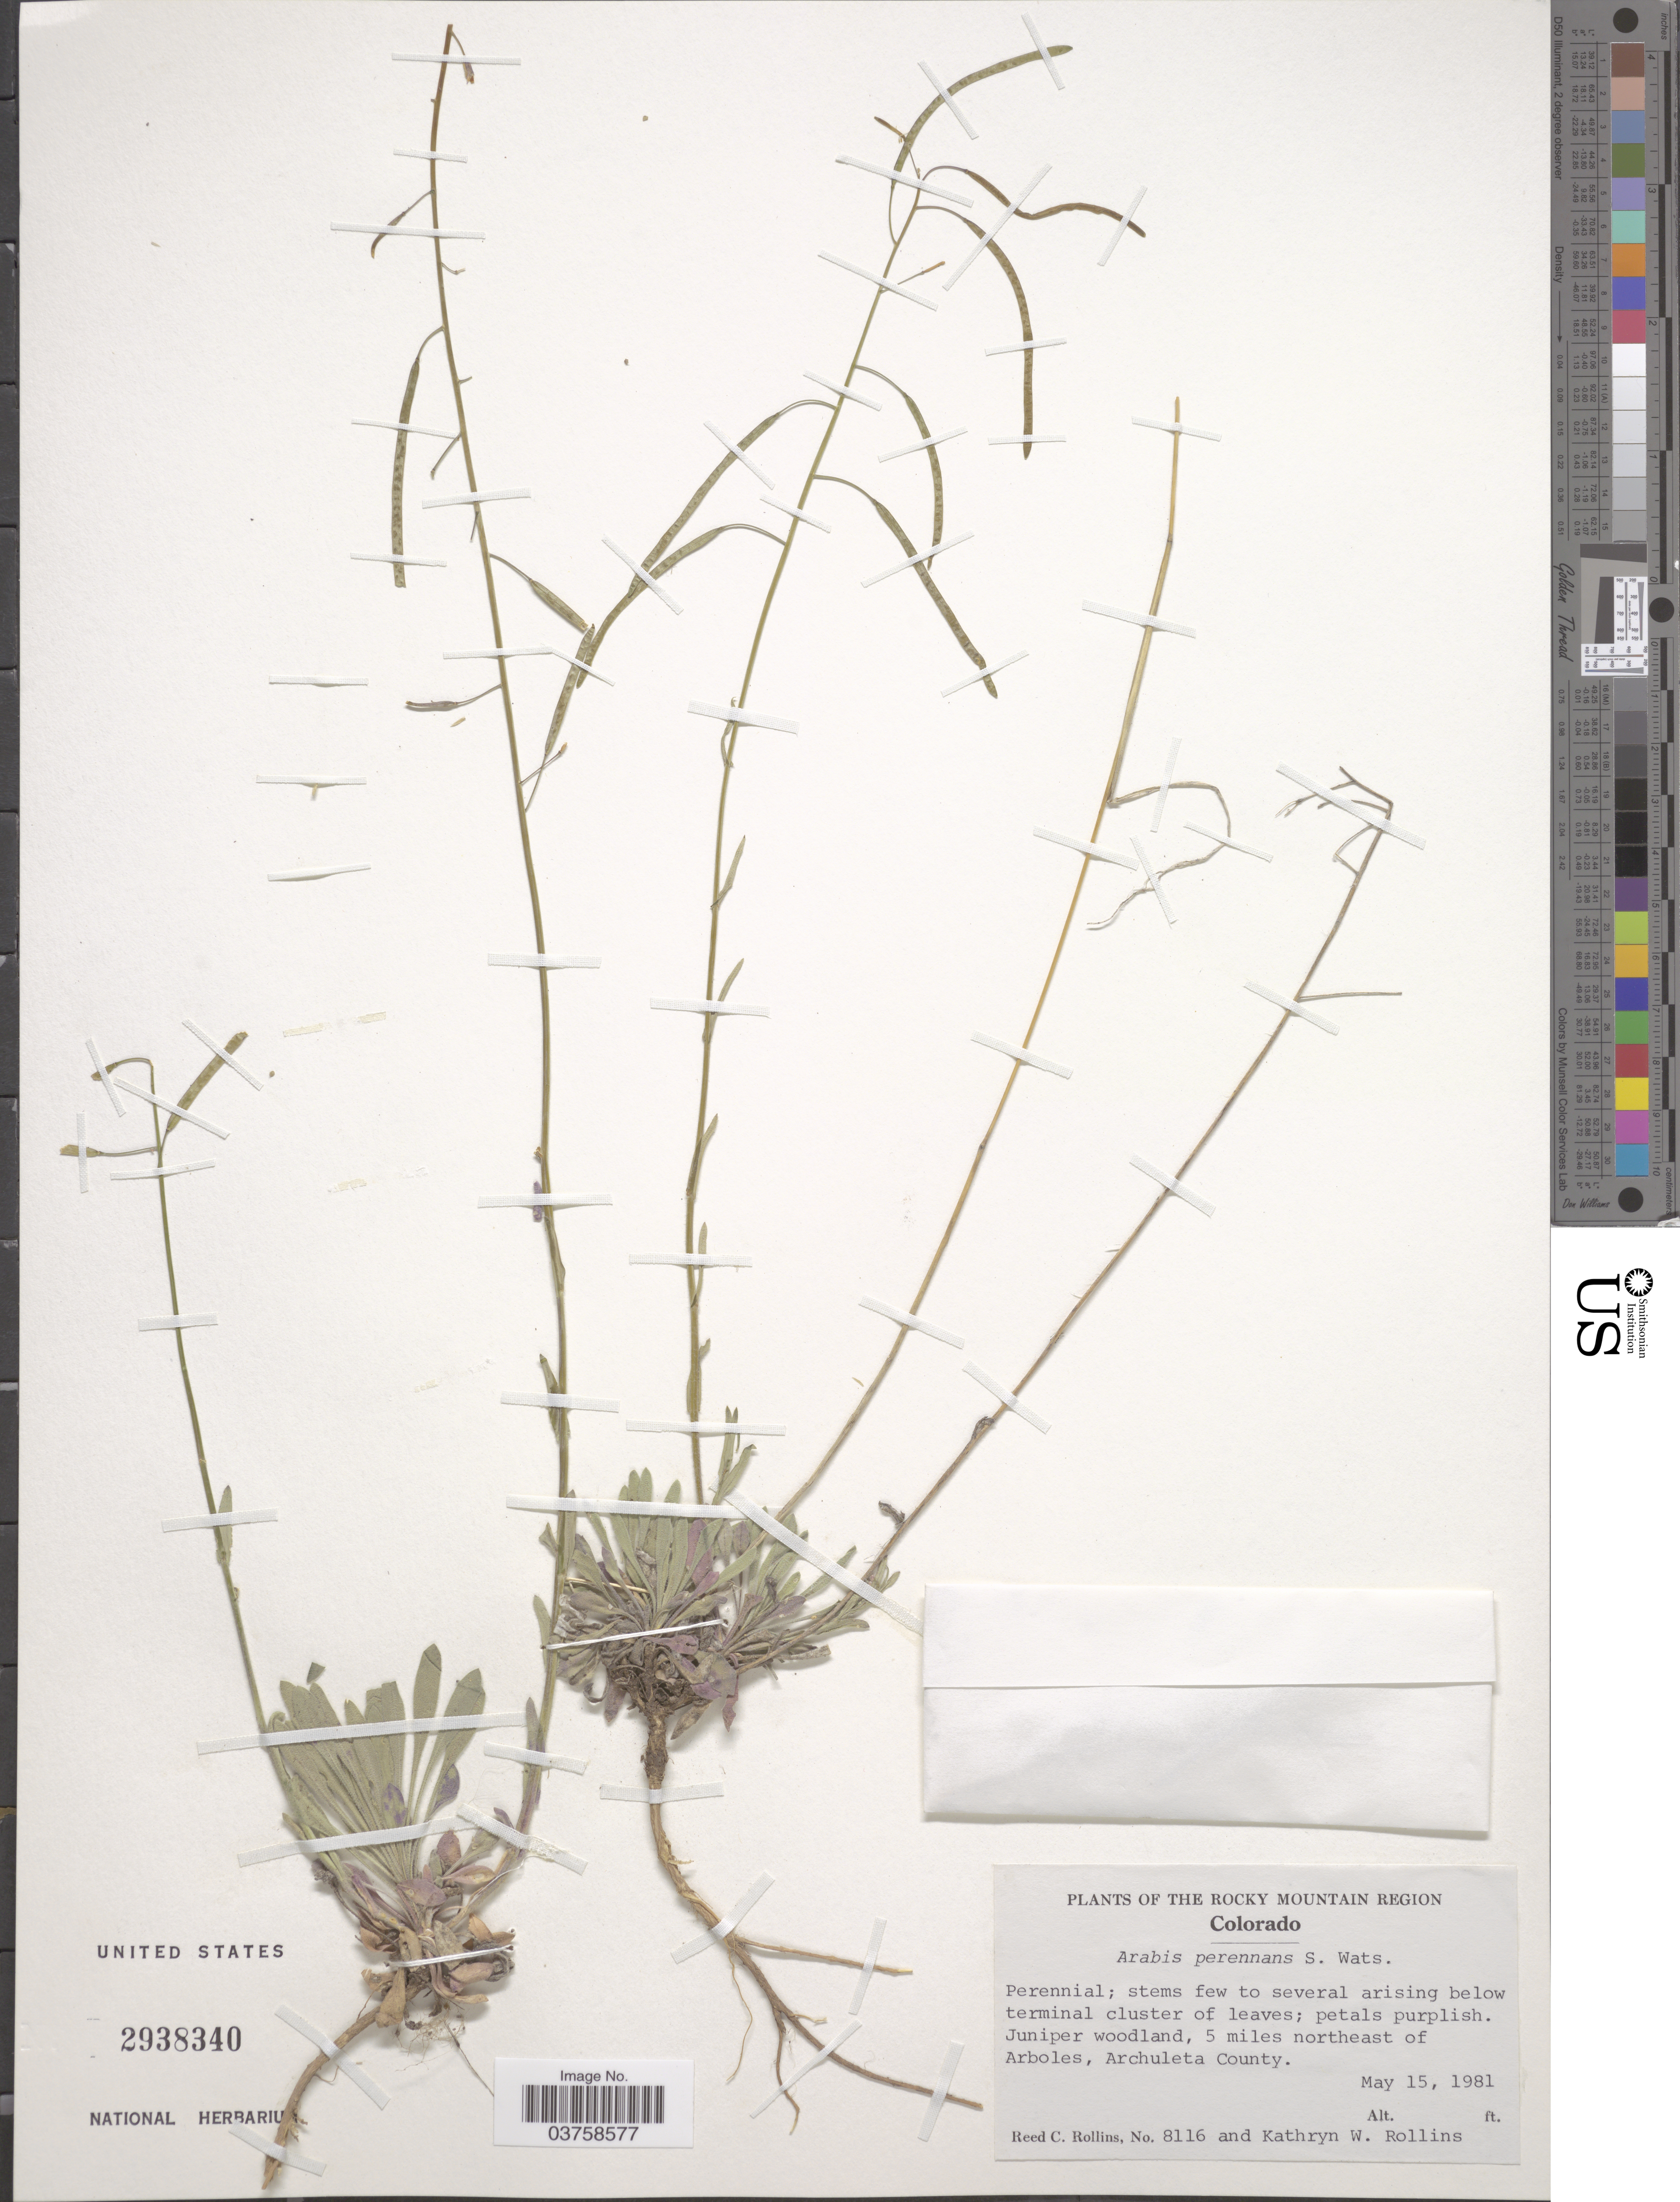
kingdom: Plantae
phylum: Tracheophyta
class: Magnoliopsida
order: Brassicales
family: Brassicaceae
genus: Arabis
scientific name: Arabis perennans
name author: S. Watson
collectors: R. C. Rollins & K. W. Rollins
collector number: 8116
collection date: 1981-05-15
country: United States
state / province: Colorado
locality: The Rocky Mountain Region. 5 miles northeast of Arboles, Archuleta County.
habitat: juniper woodland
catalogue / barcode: US 2938340